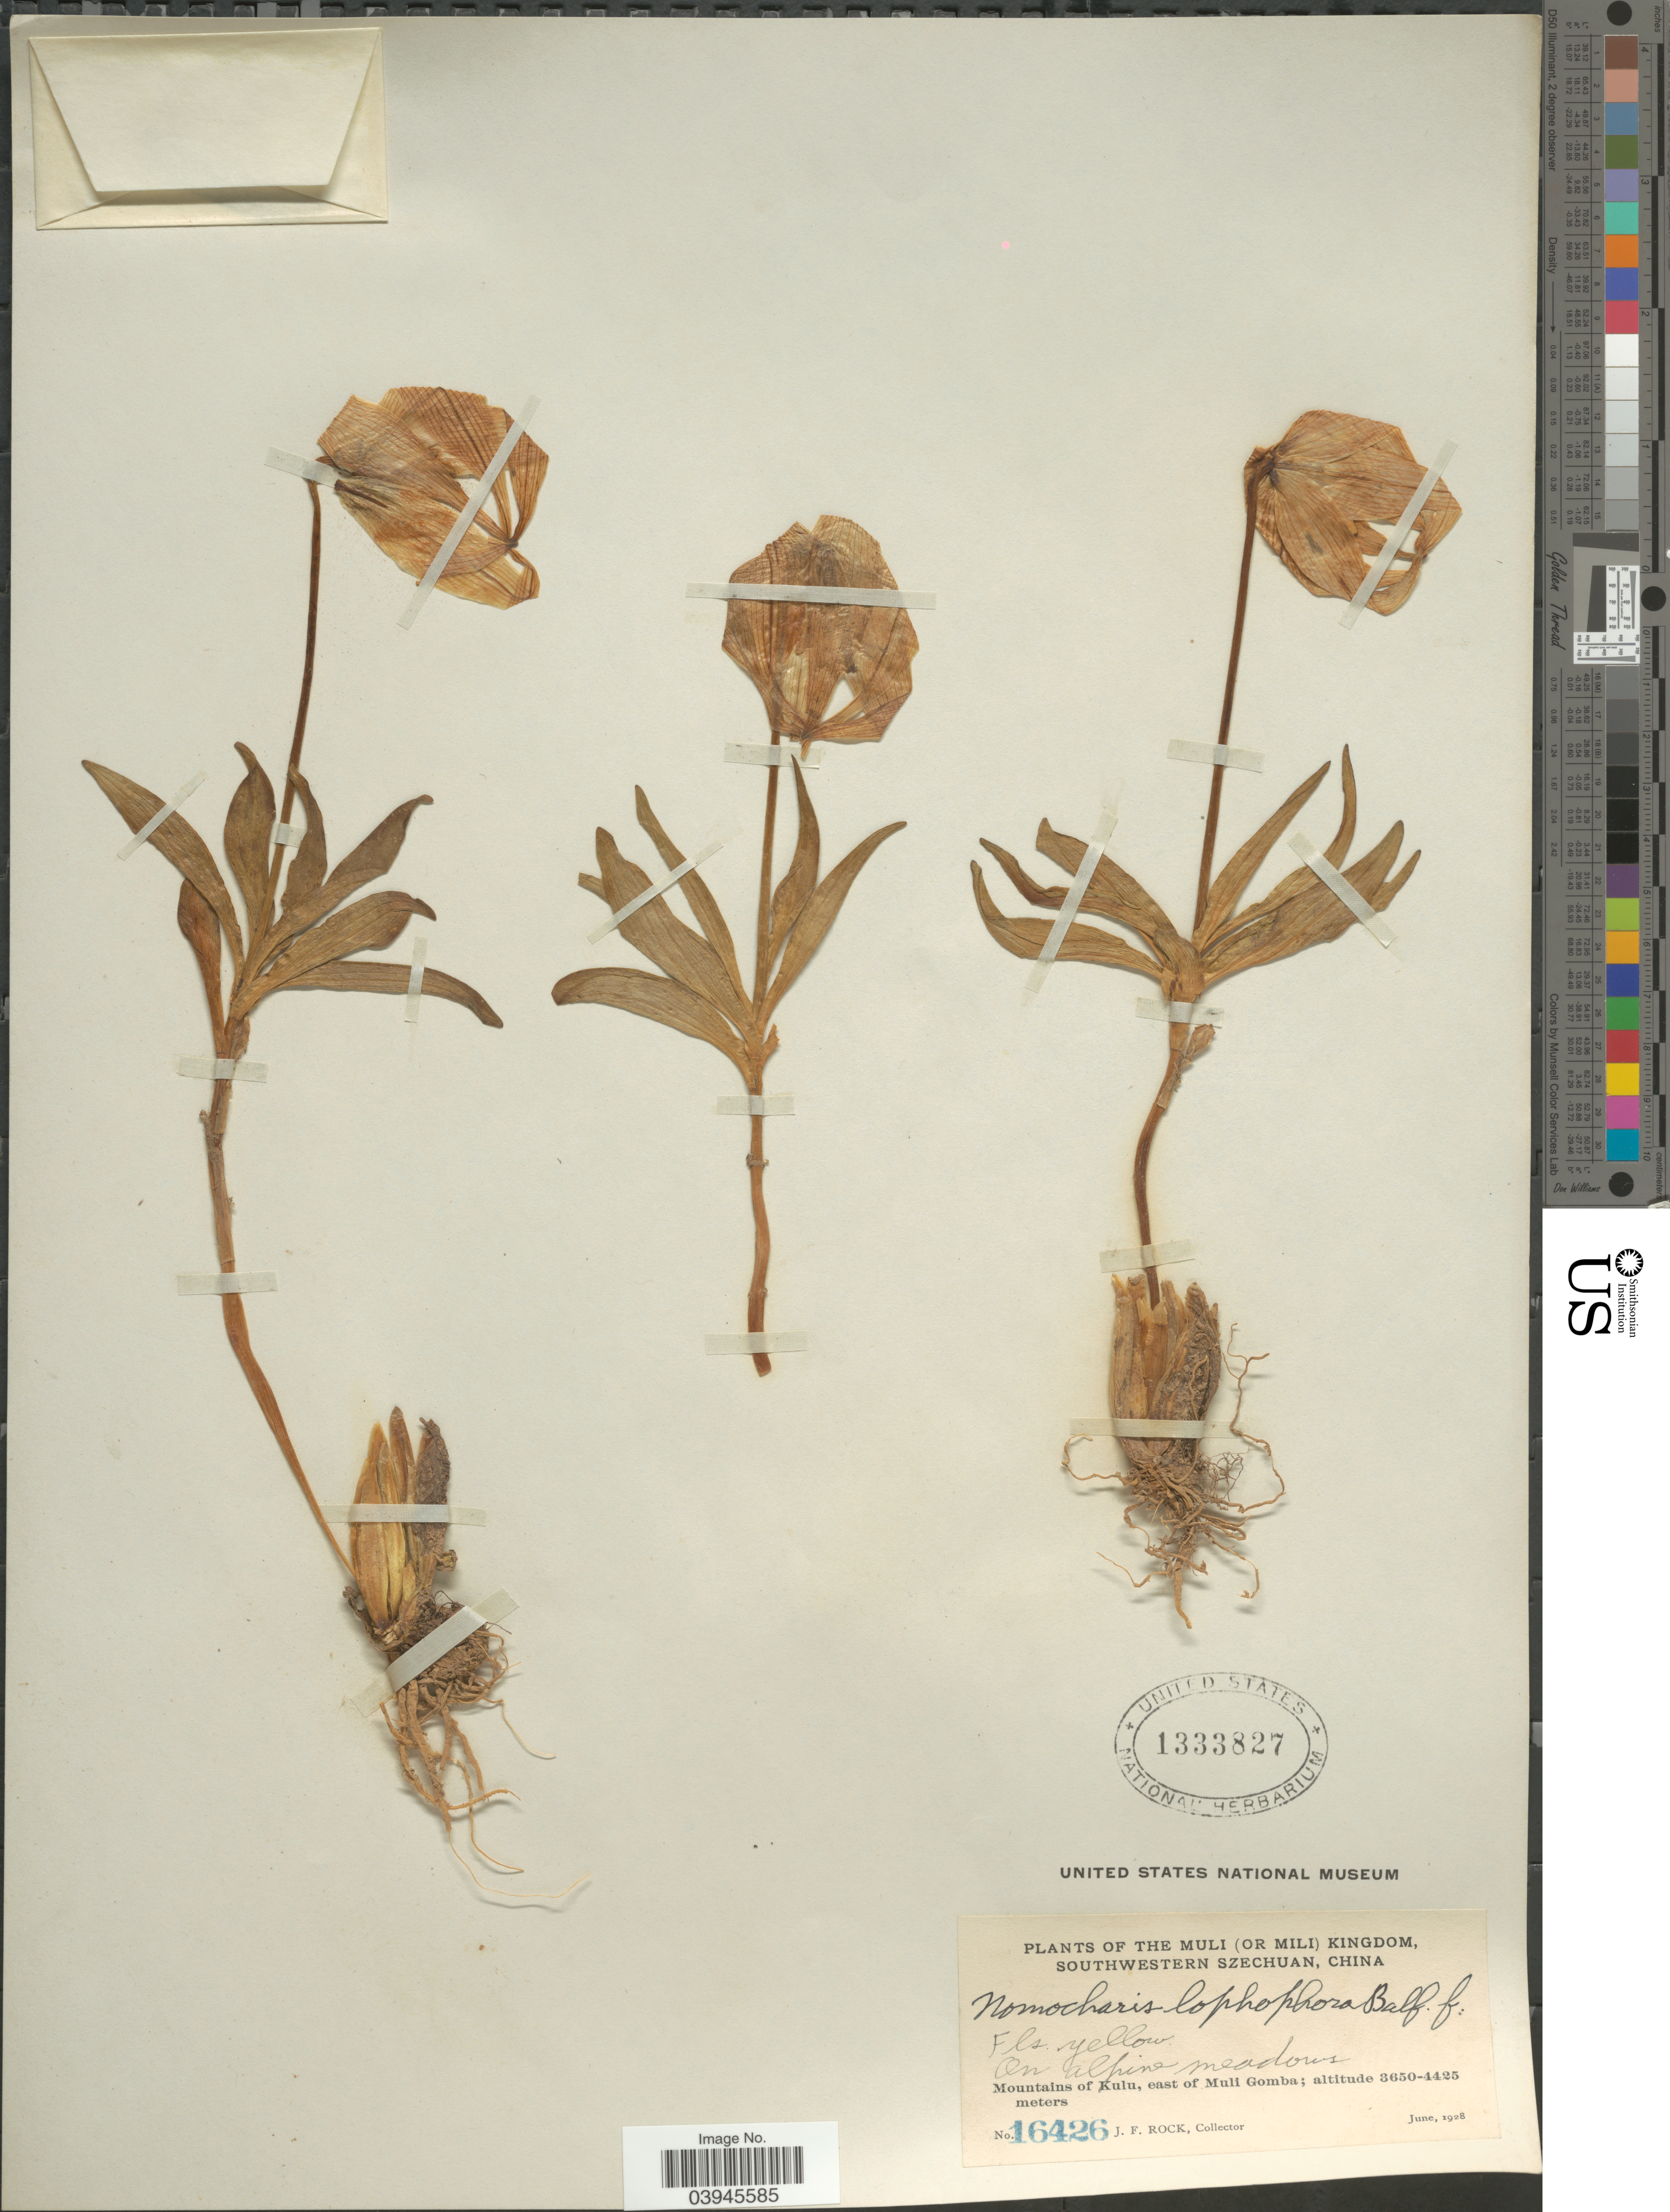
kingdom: Plantae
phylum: Tracheophyta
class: Liliopsida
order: Liliales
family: Liliaceae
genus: Lilium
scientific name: Lilium lophophorum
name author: (Bureau & Franch.) Franch.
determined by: Strong, Mark T., (BOT), Smithsonian Institution - National Museum of Natural History (UNITED STATES)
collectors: J. Rock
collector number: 16426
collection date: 1928-06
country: China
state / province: Sichuan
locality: The Muli (or Mili) Kingdom. Southwestern Szechuan. Mountains of Kulu, east of Muli Gomba.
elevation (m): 3650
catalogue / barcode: US 1333827